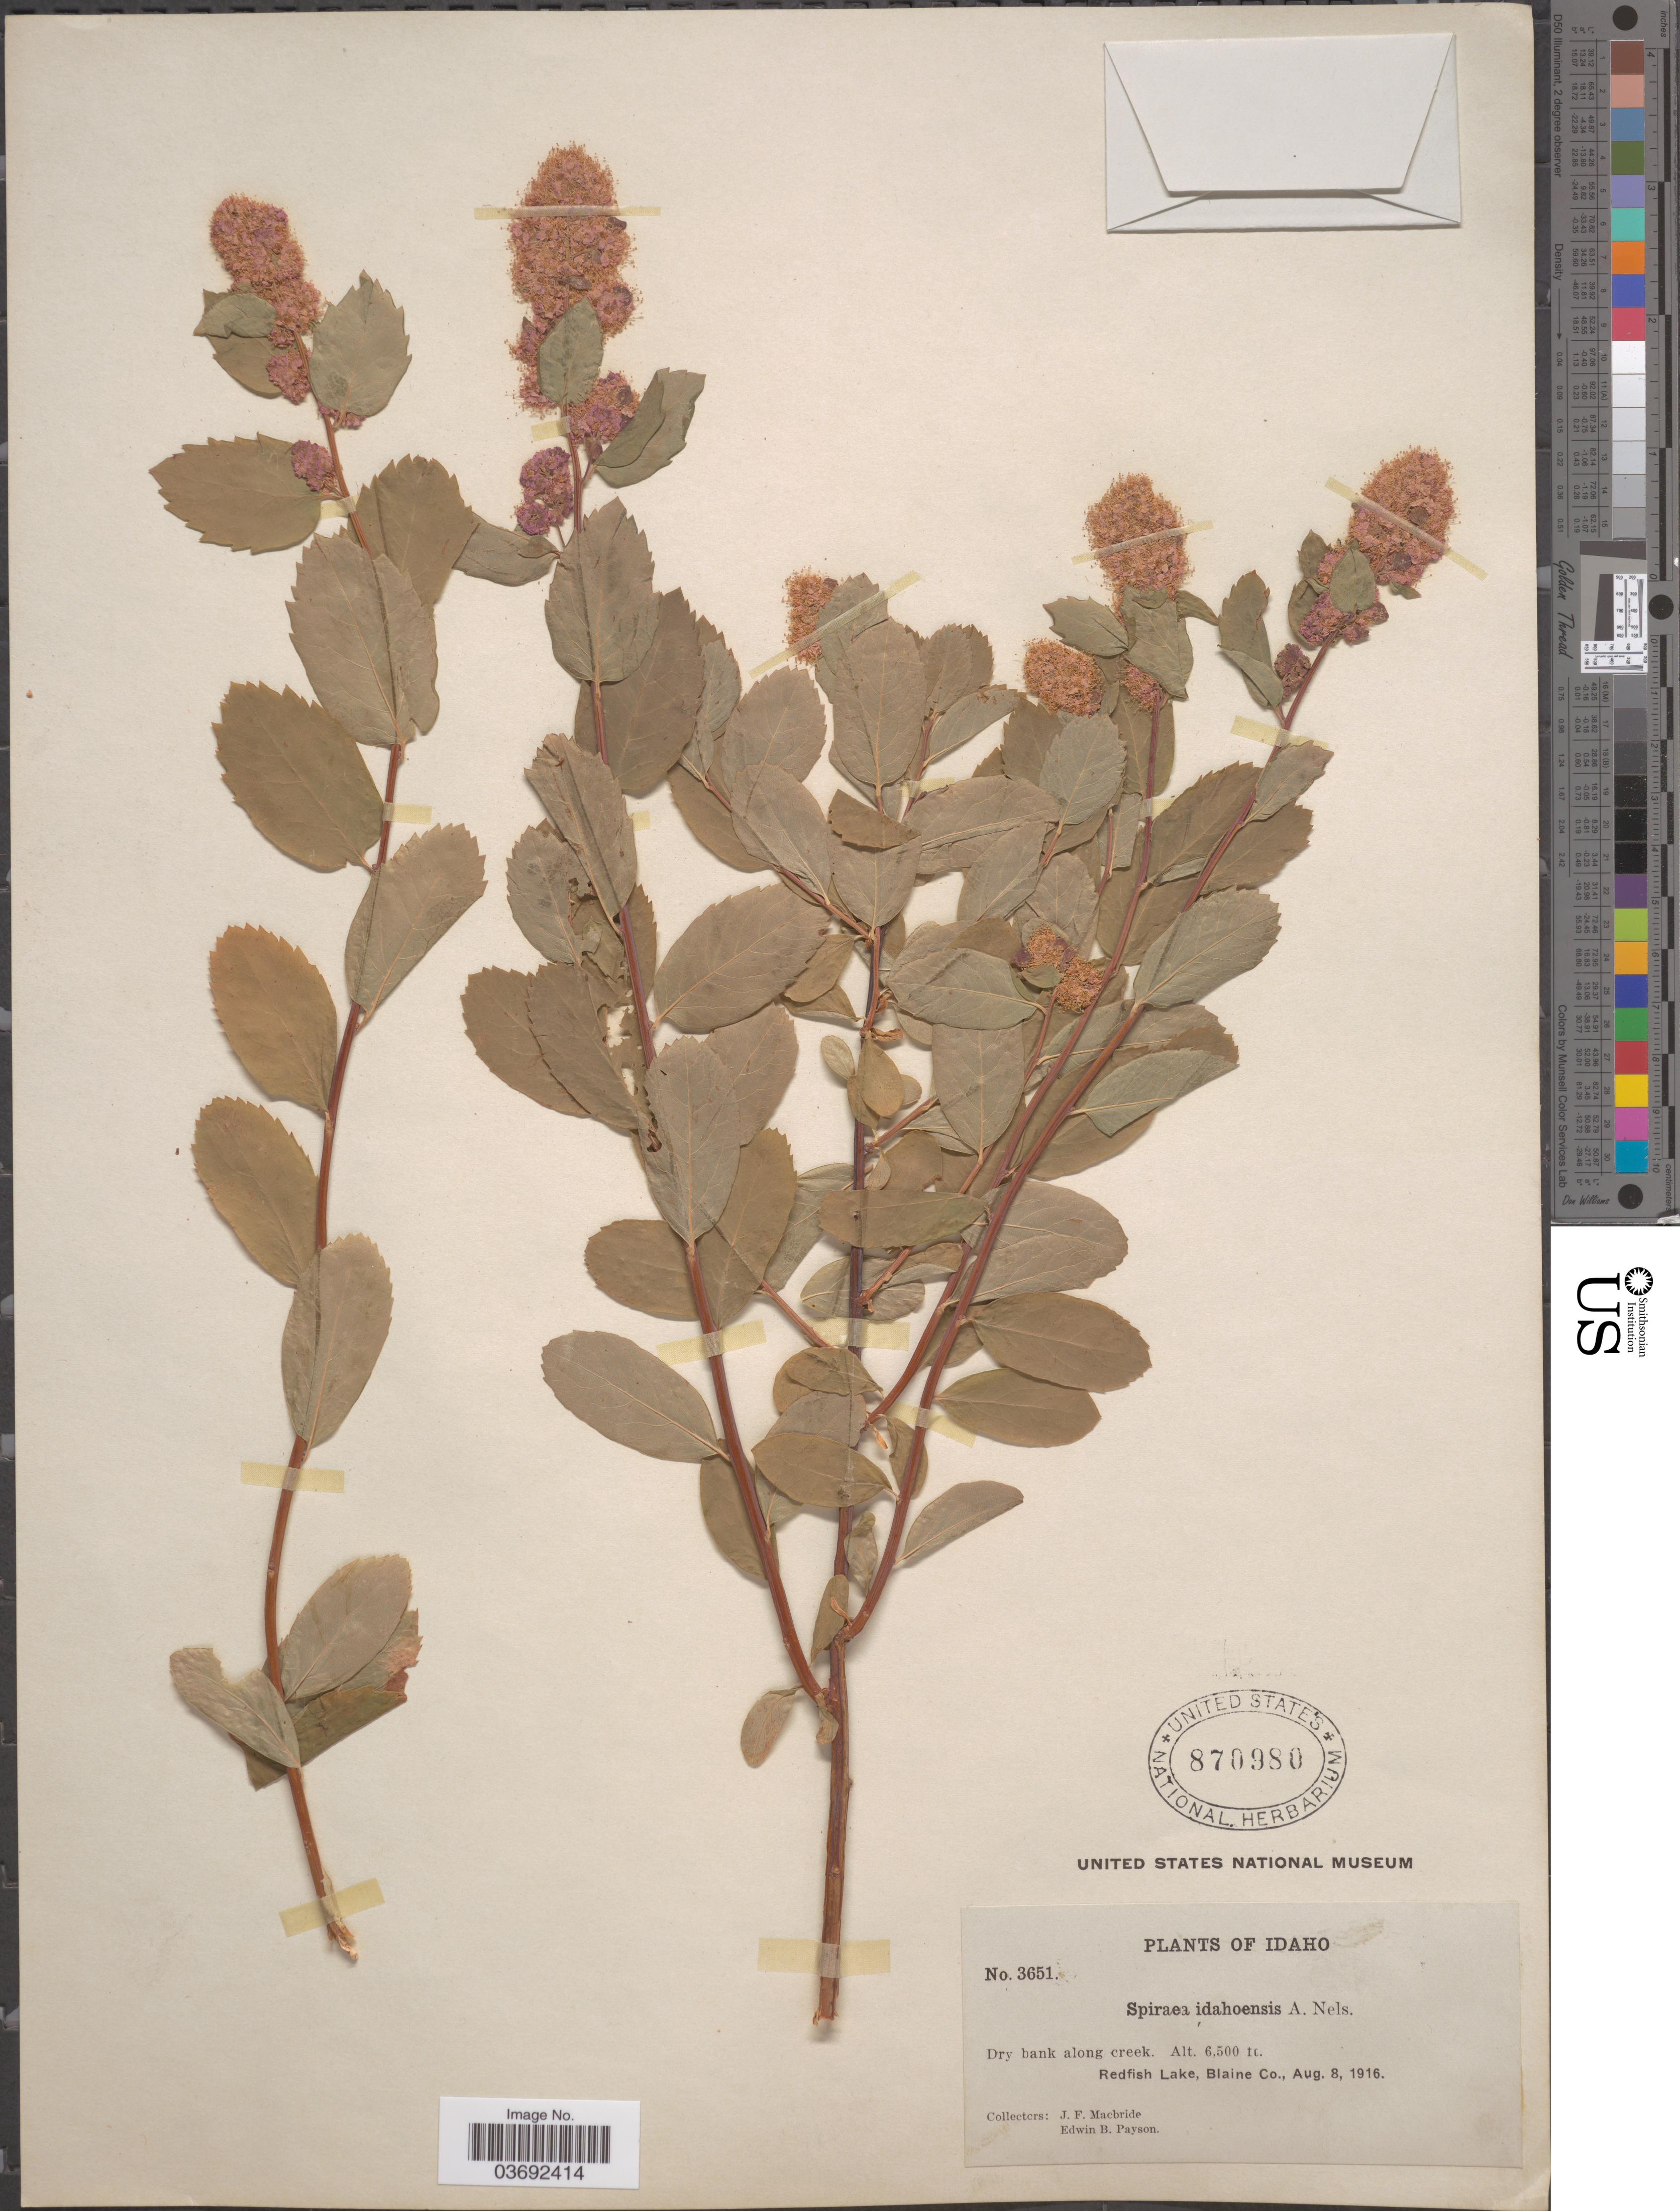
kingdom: Plantae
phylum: Tracheophyta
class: Magnoliopsida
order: Rosales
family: Rosaceae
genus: Spiraea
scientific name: Spiraea idahoensis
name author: A. Nelson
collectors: J. F. Macbride & E. B. Payson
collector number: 3651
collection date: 1916-08-08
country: United States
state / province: Idaho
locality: Redfish Lake, Blaine Co.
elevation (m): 1981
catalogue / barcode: US 870980